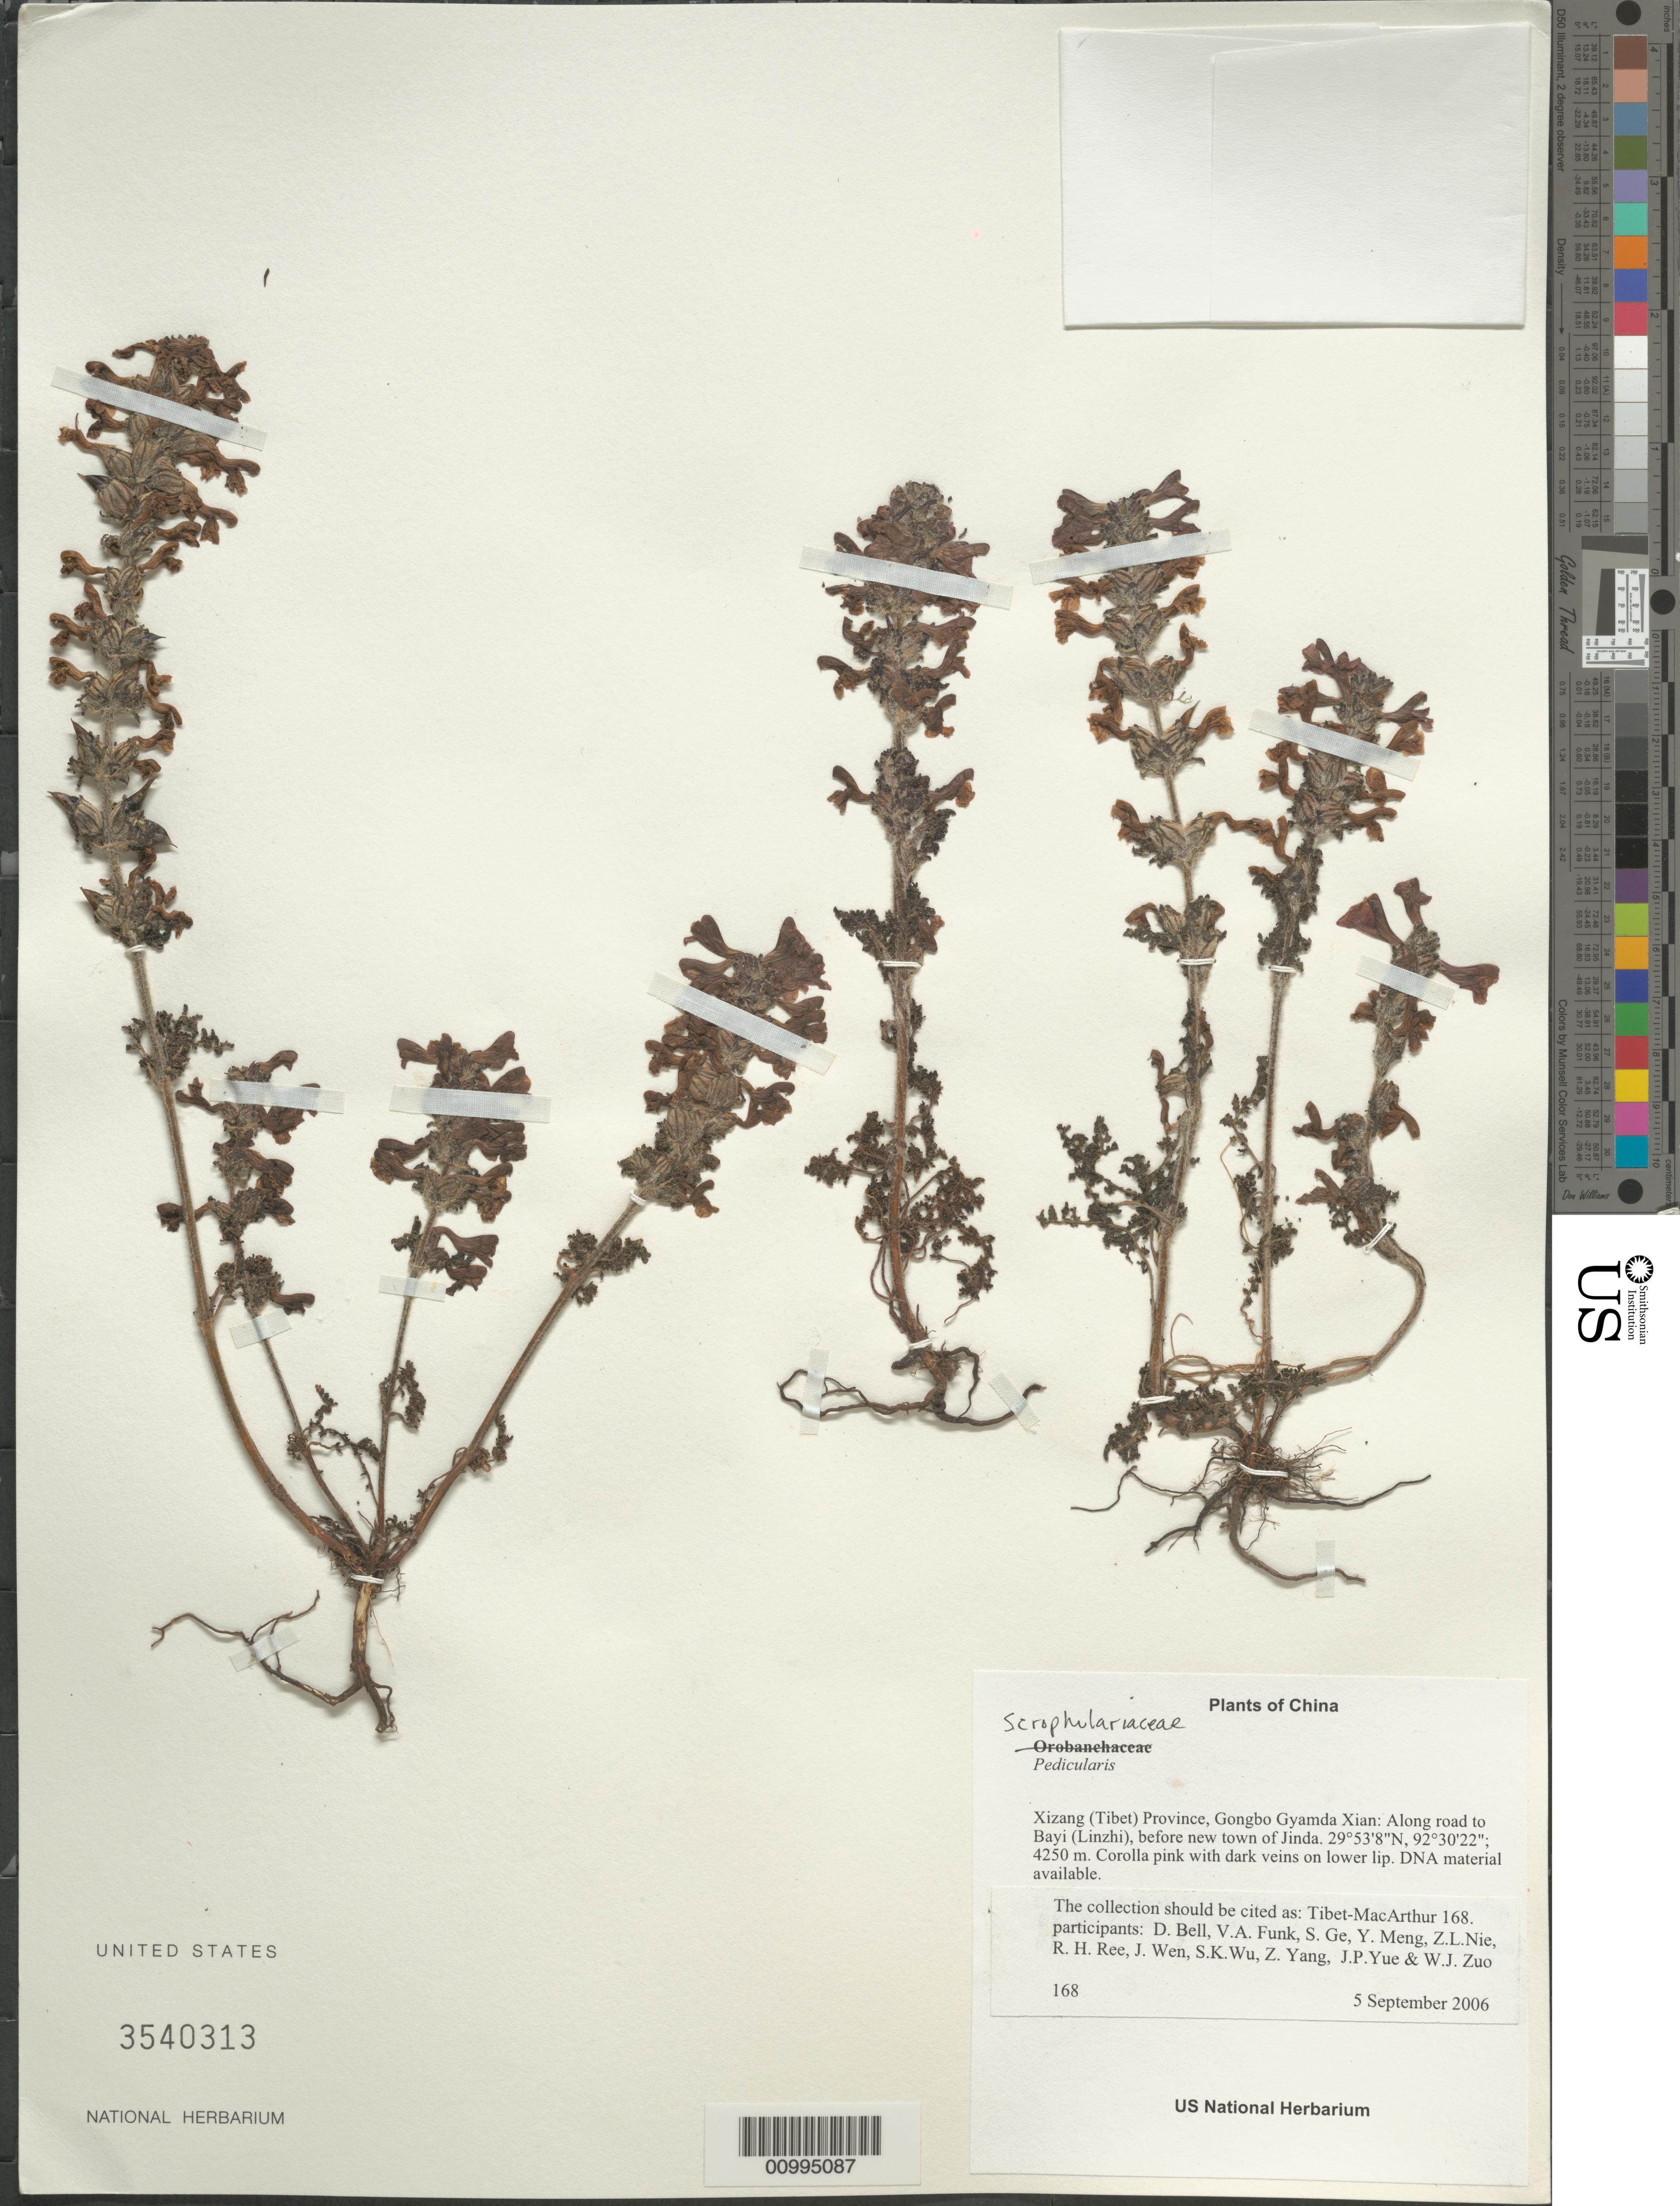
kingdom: Plantae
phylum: Tracheophyta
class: Magnoliopsida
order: Lamiales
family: Orobanchaceae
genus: Pedicularis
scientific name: Pedicularis sp.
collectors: Tibet-MacArthur, D. A. Bell, V. Funk, S. Ge, Y. Meng, Z. Nie, R. Ree, J. Wen, S. K. Wu, Z. Yang, J. Yue & W. Zuo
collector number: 168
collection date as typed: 05 Sep 2006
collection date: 2006-09-05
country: China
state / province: Xizang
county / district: Gongbo Gyamda Xian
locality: Along road to Bayi (Linzhi), before new town of Jinda.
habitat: Abandoned field.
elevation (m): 4250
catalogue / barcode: US 3540313